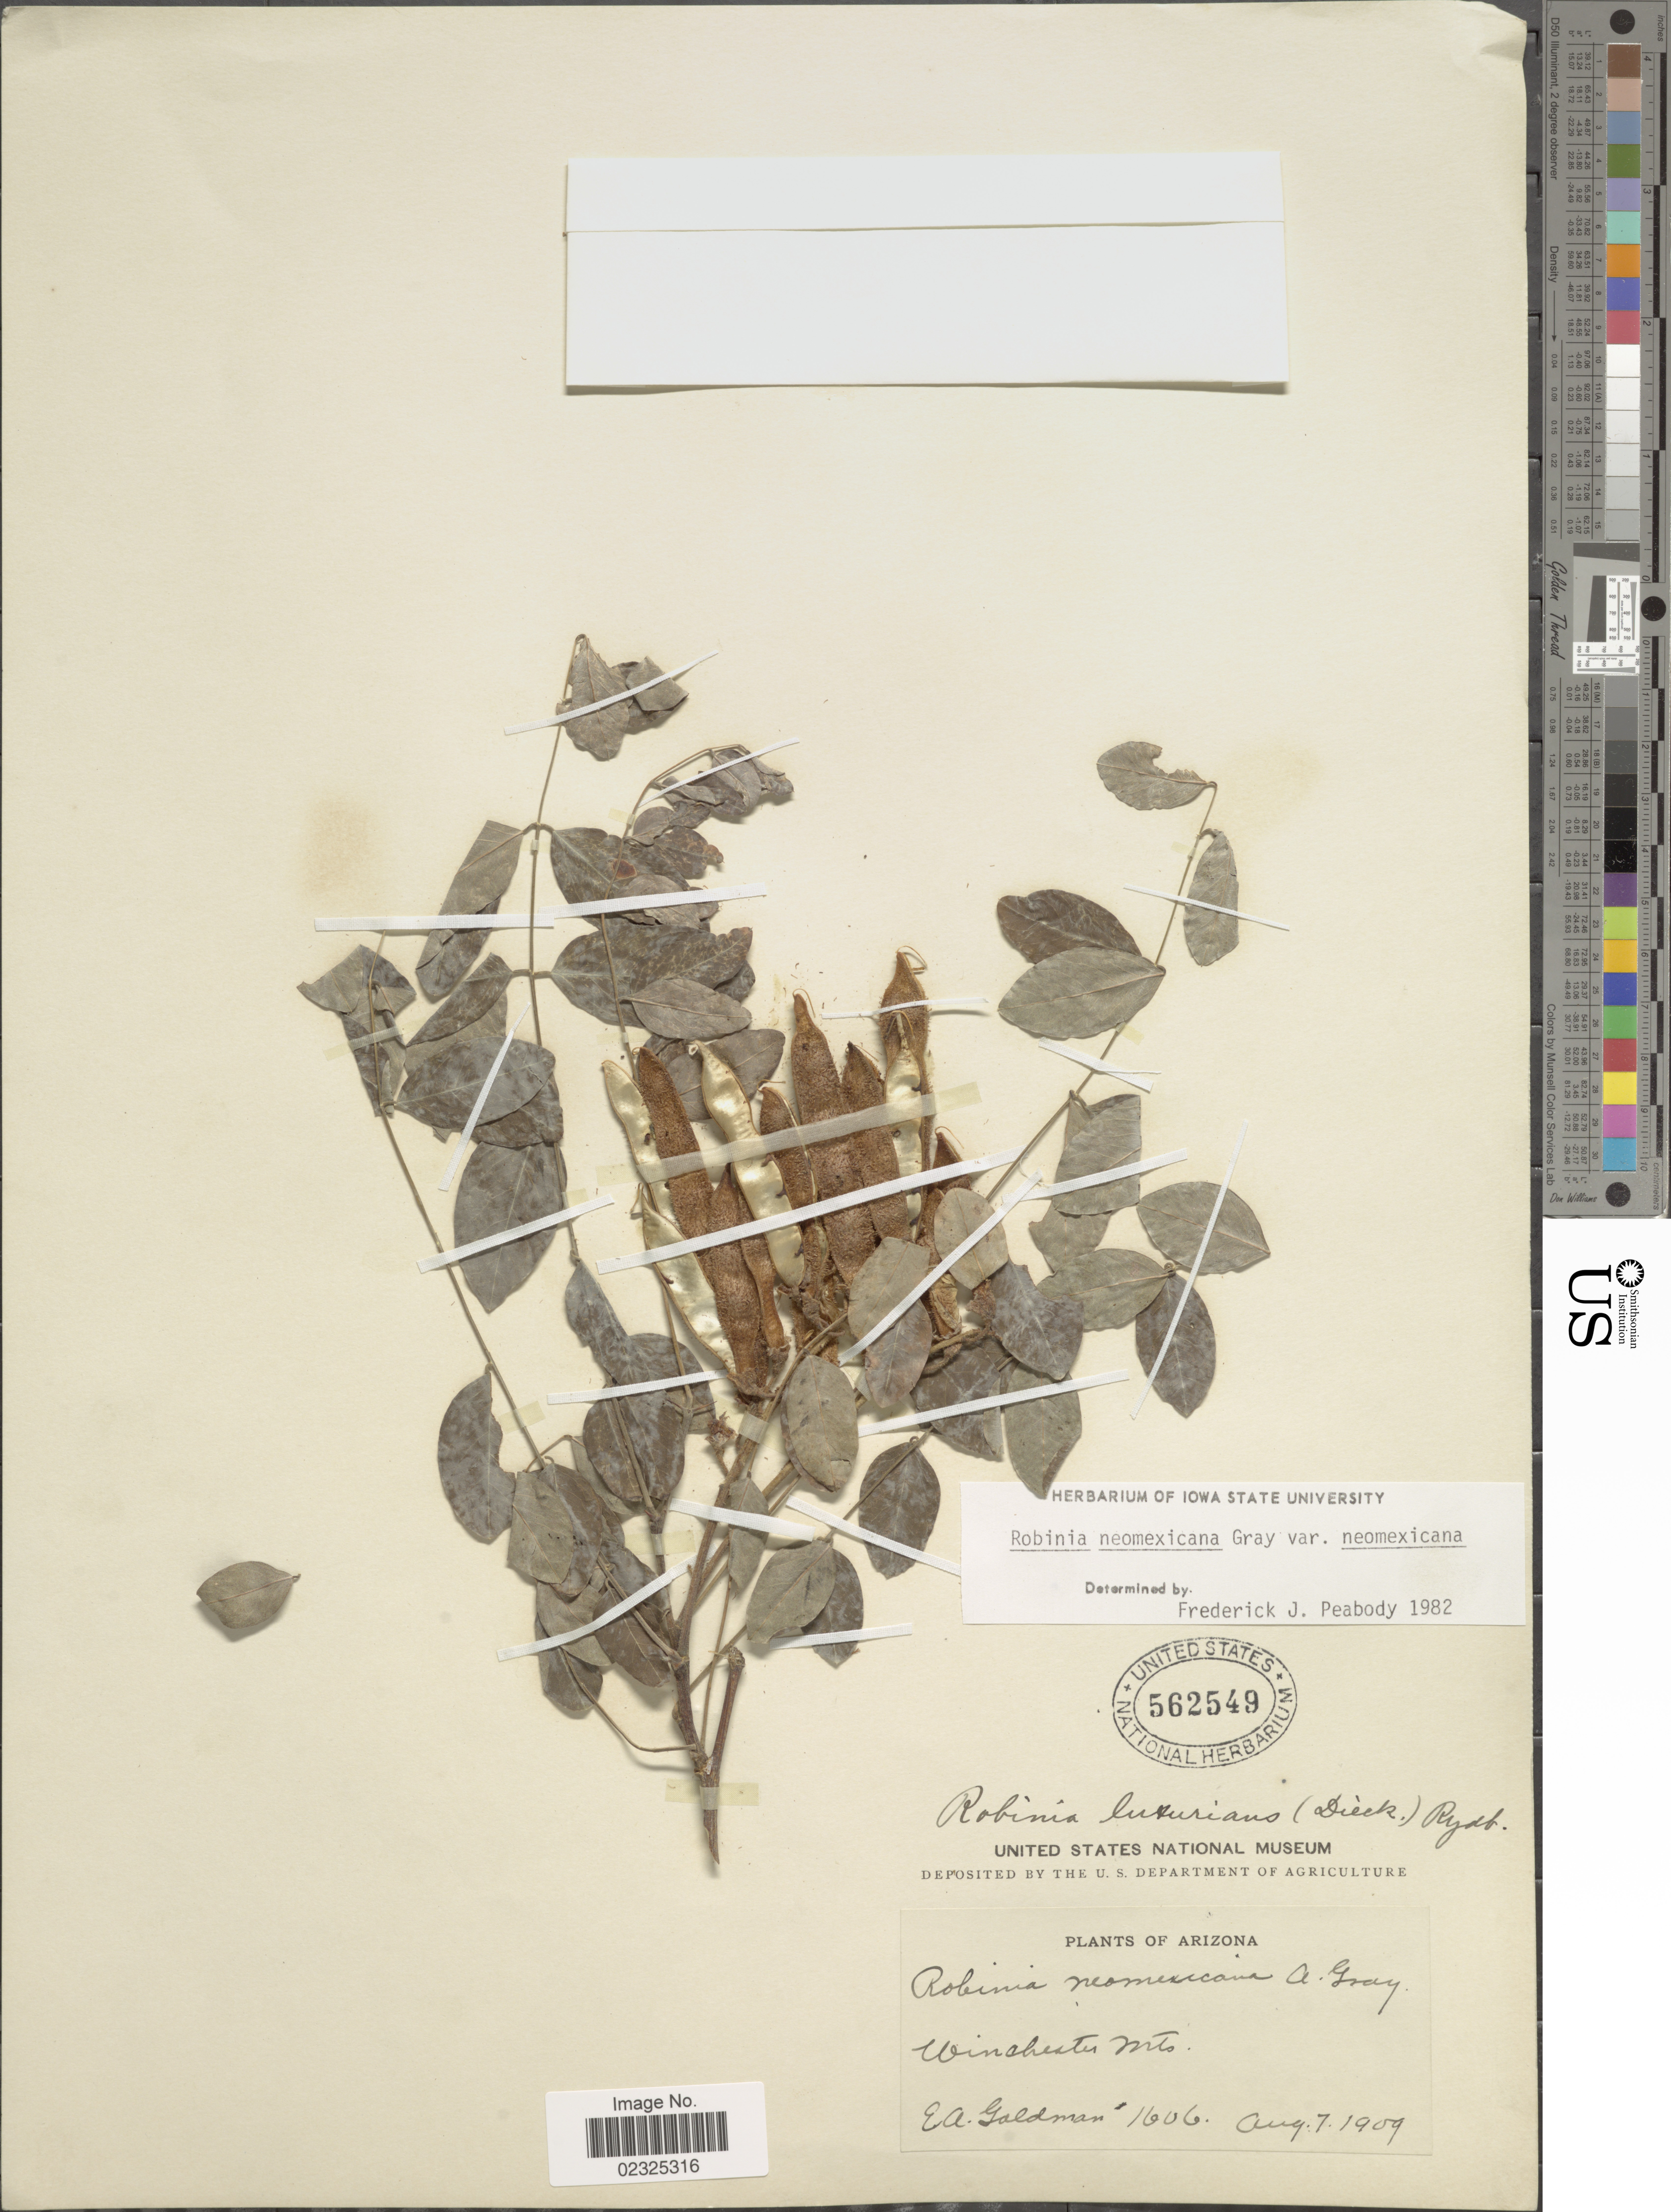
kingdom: Plantae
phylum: Tracheophyta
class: Magnoliopsida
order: Fabales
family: Fabaceae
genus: Robinia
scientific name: Robinia neomexicana var. neomexicana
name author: A. Gray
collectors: E. A. Goldman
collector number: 1606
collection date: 1909-08-07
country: United States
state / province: Arizona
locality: Winchester Mts.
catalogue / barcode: US 562549